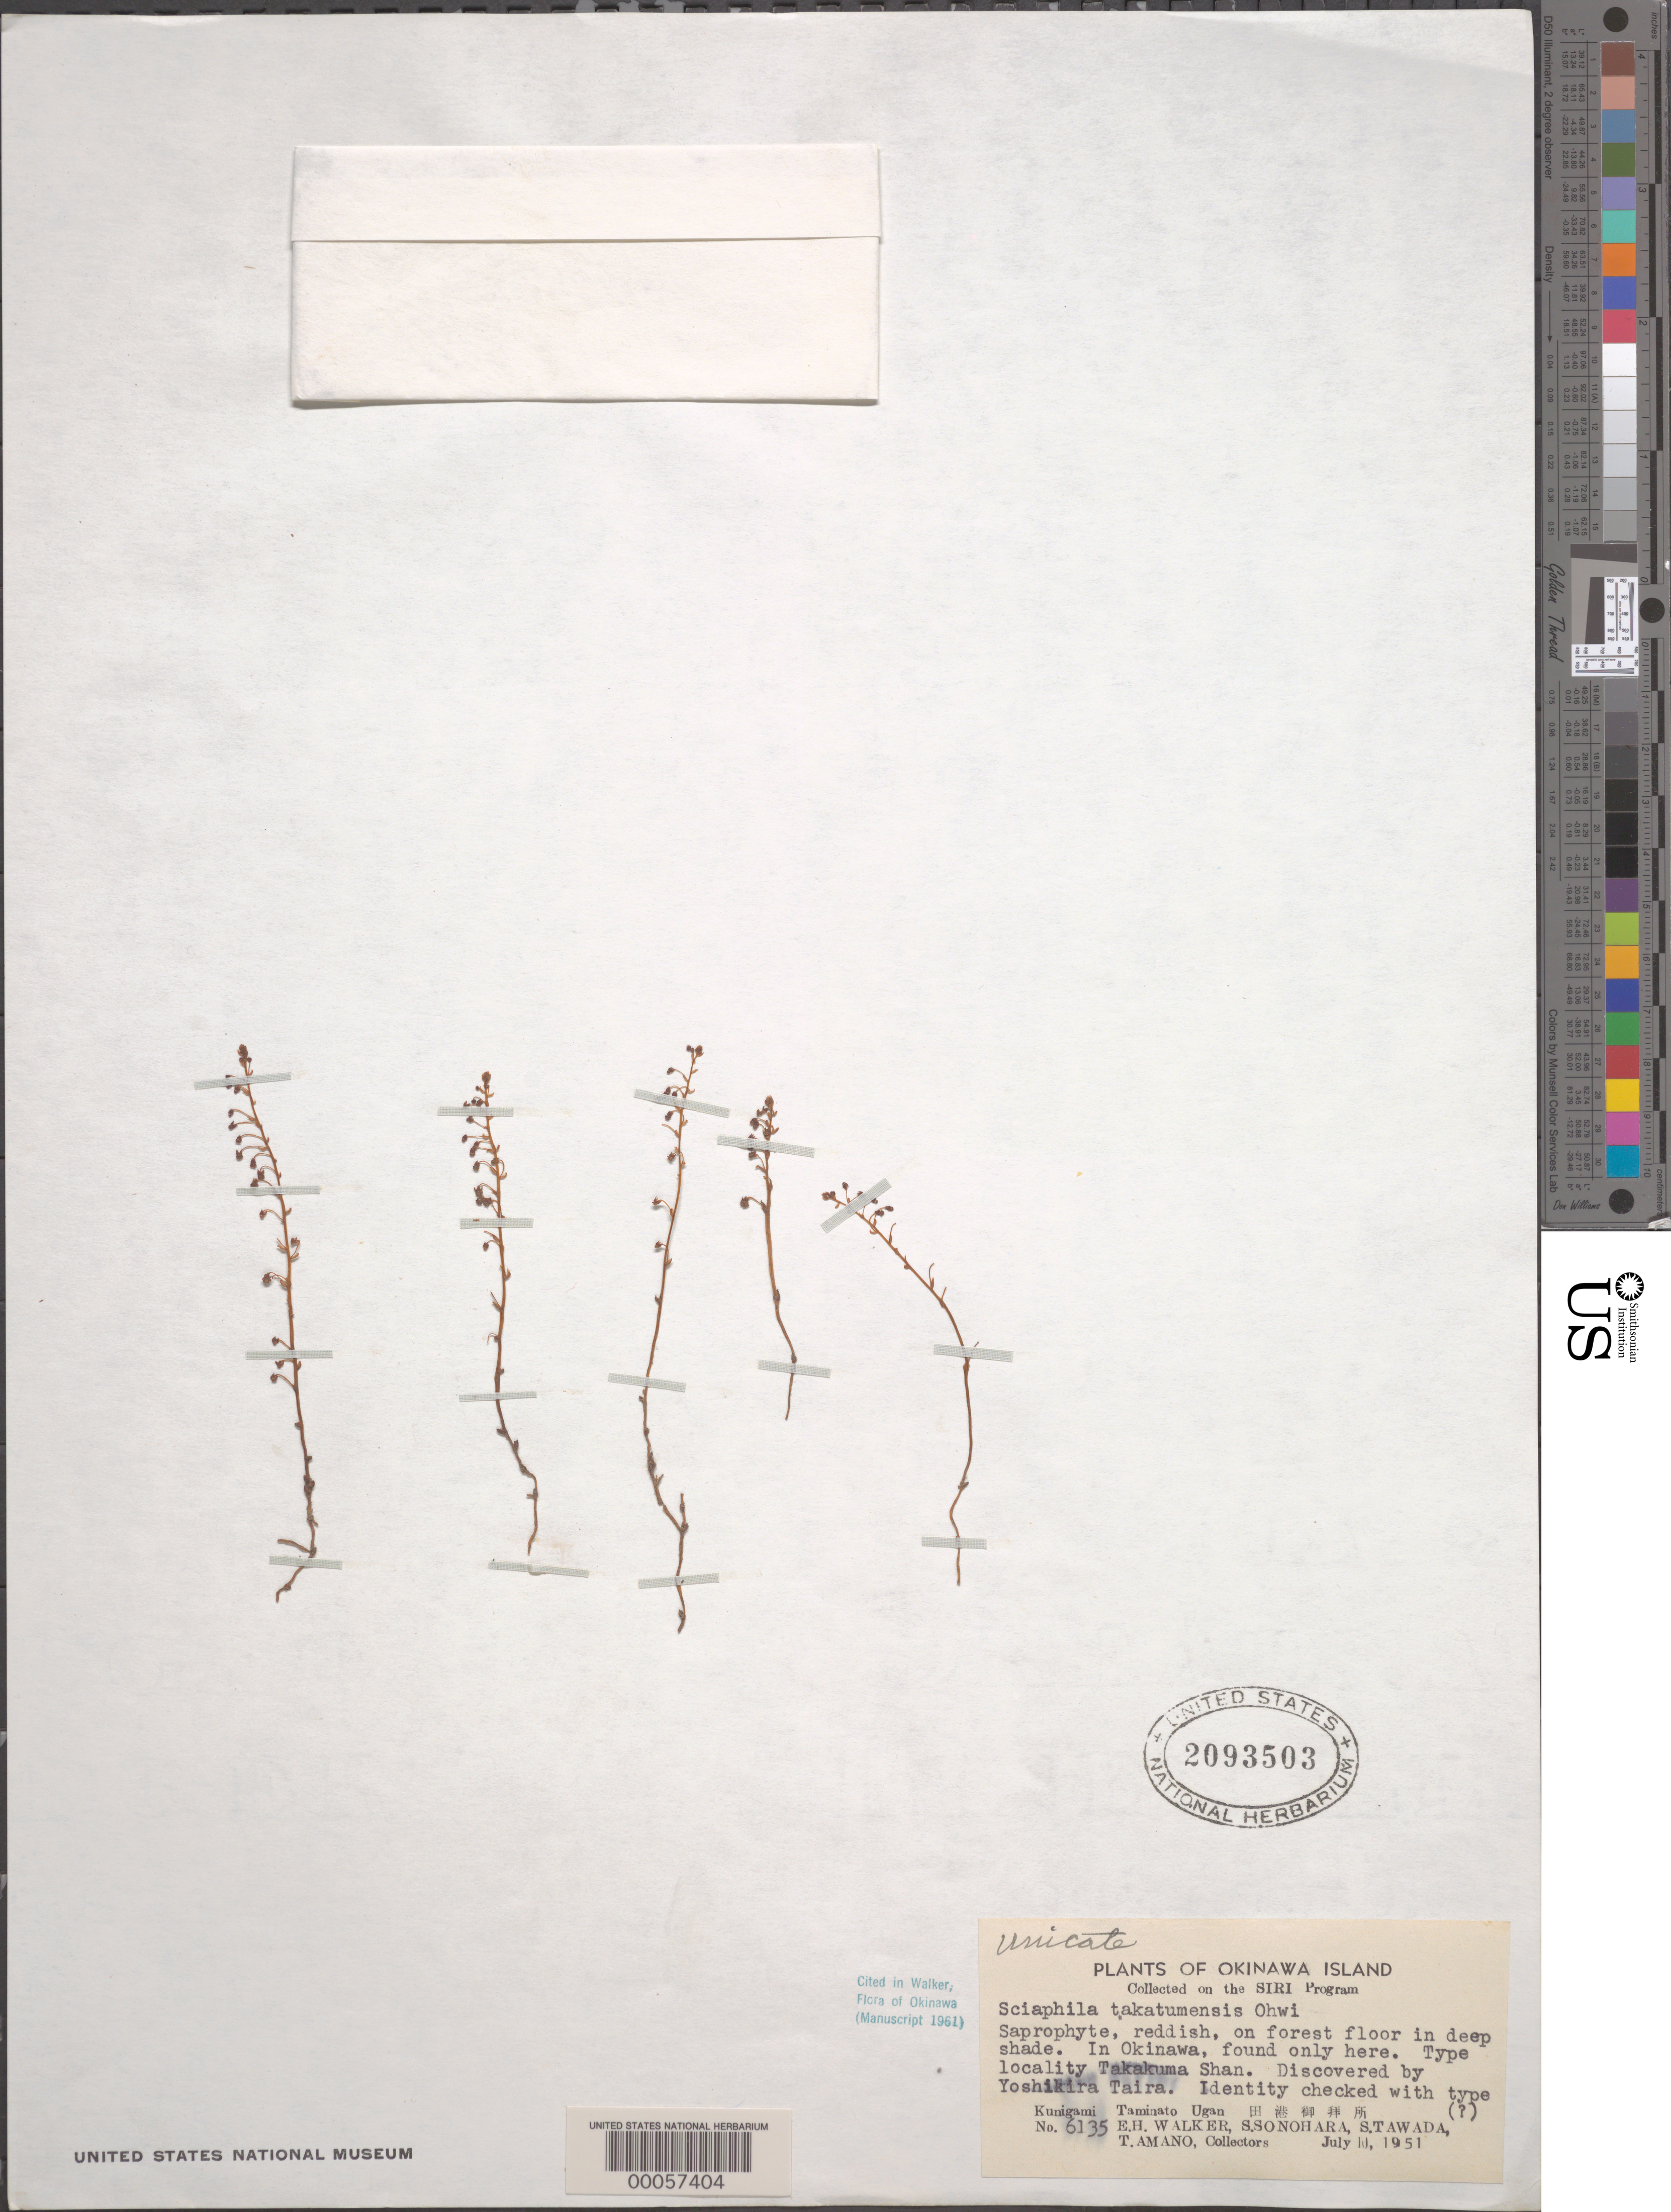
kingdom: Plantae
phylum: Tracheophyta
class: Liliopsida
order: Pandanales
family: Triuridaceae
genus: Sciaphila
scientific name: Sciaphila takakumensis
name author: Ohwi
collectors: E. H. Walker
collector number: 6135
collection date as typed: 10 Jul 1951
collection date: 1951-07-10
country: Japan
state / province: Okinawa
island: Ryukyu Is.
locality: Takakuma shan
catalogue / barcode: US 2093503